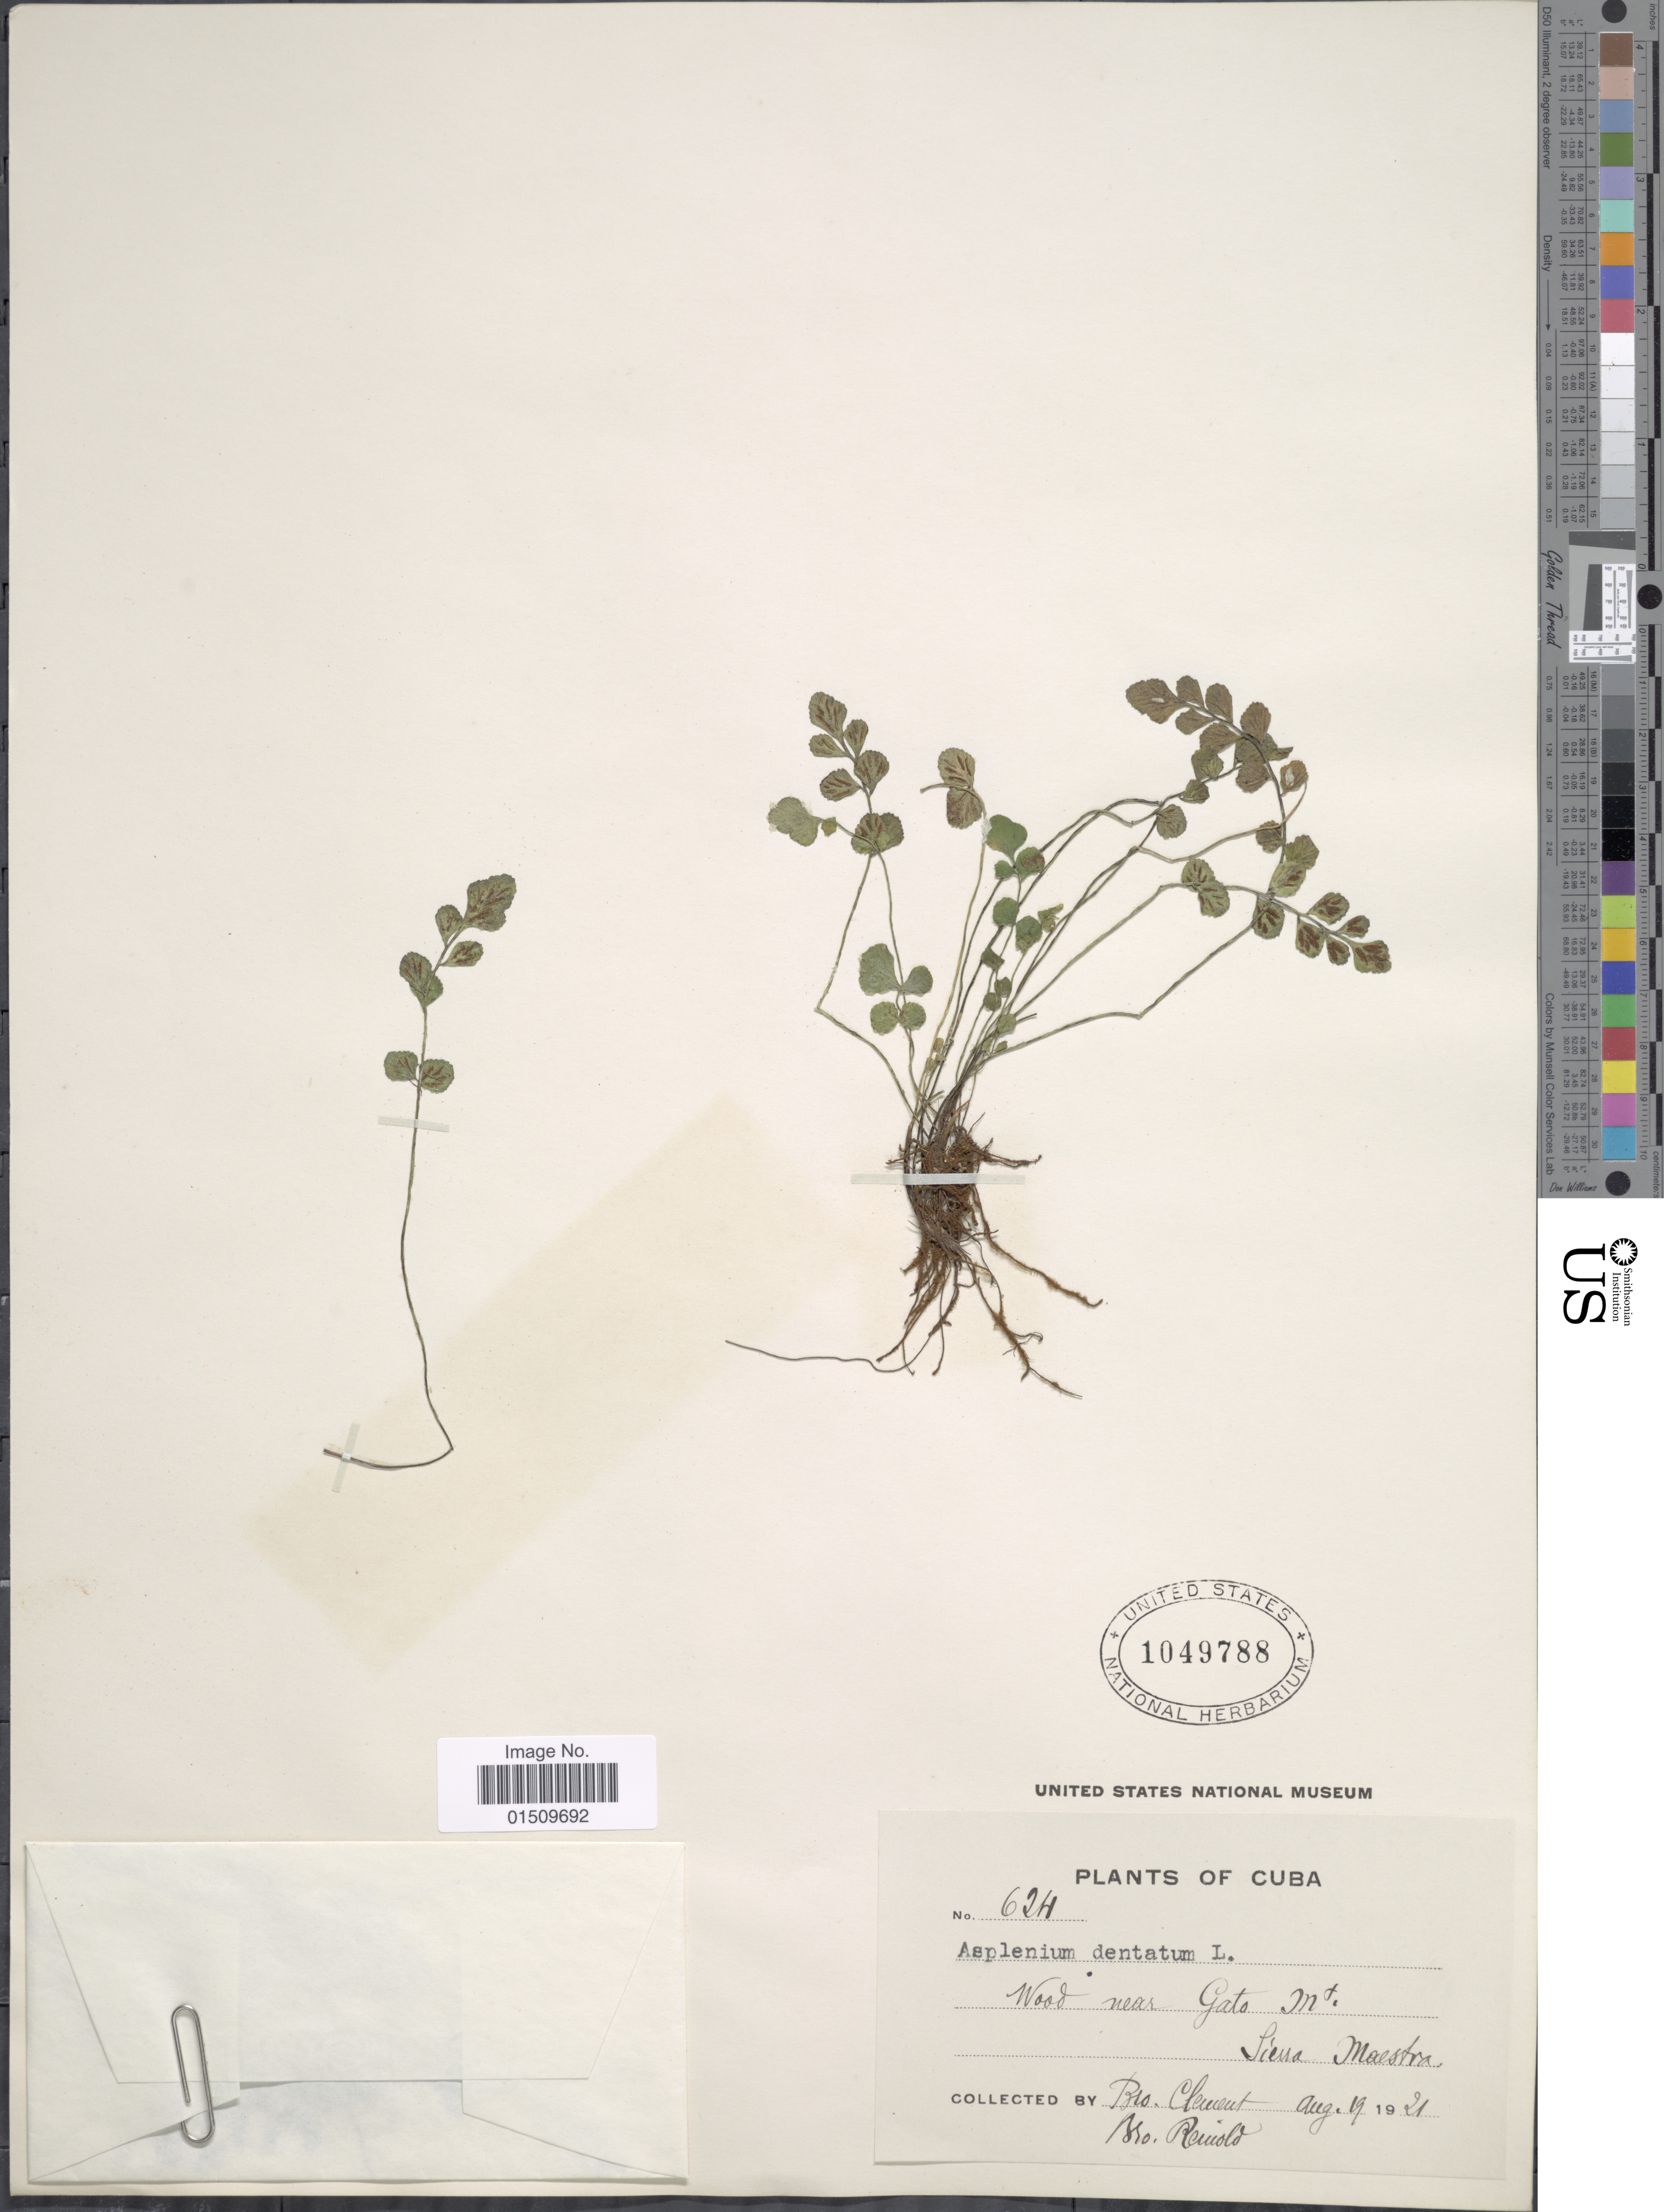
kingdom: Plantae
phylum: Tracheophyta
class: Polypodiopsida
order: Polypodiales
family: Aspleniaceae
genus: Asplenium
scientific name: Asplenium trichomanes-dentatum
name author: L.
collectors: B. Clement & Reinold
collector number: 624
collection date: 1921-08-19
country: Cuba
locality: Cuba, Wood near Gato Mt., Sierra Maestra.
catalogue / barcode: US 1049788